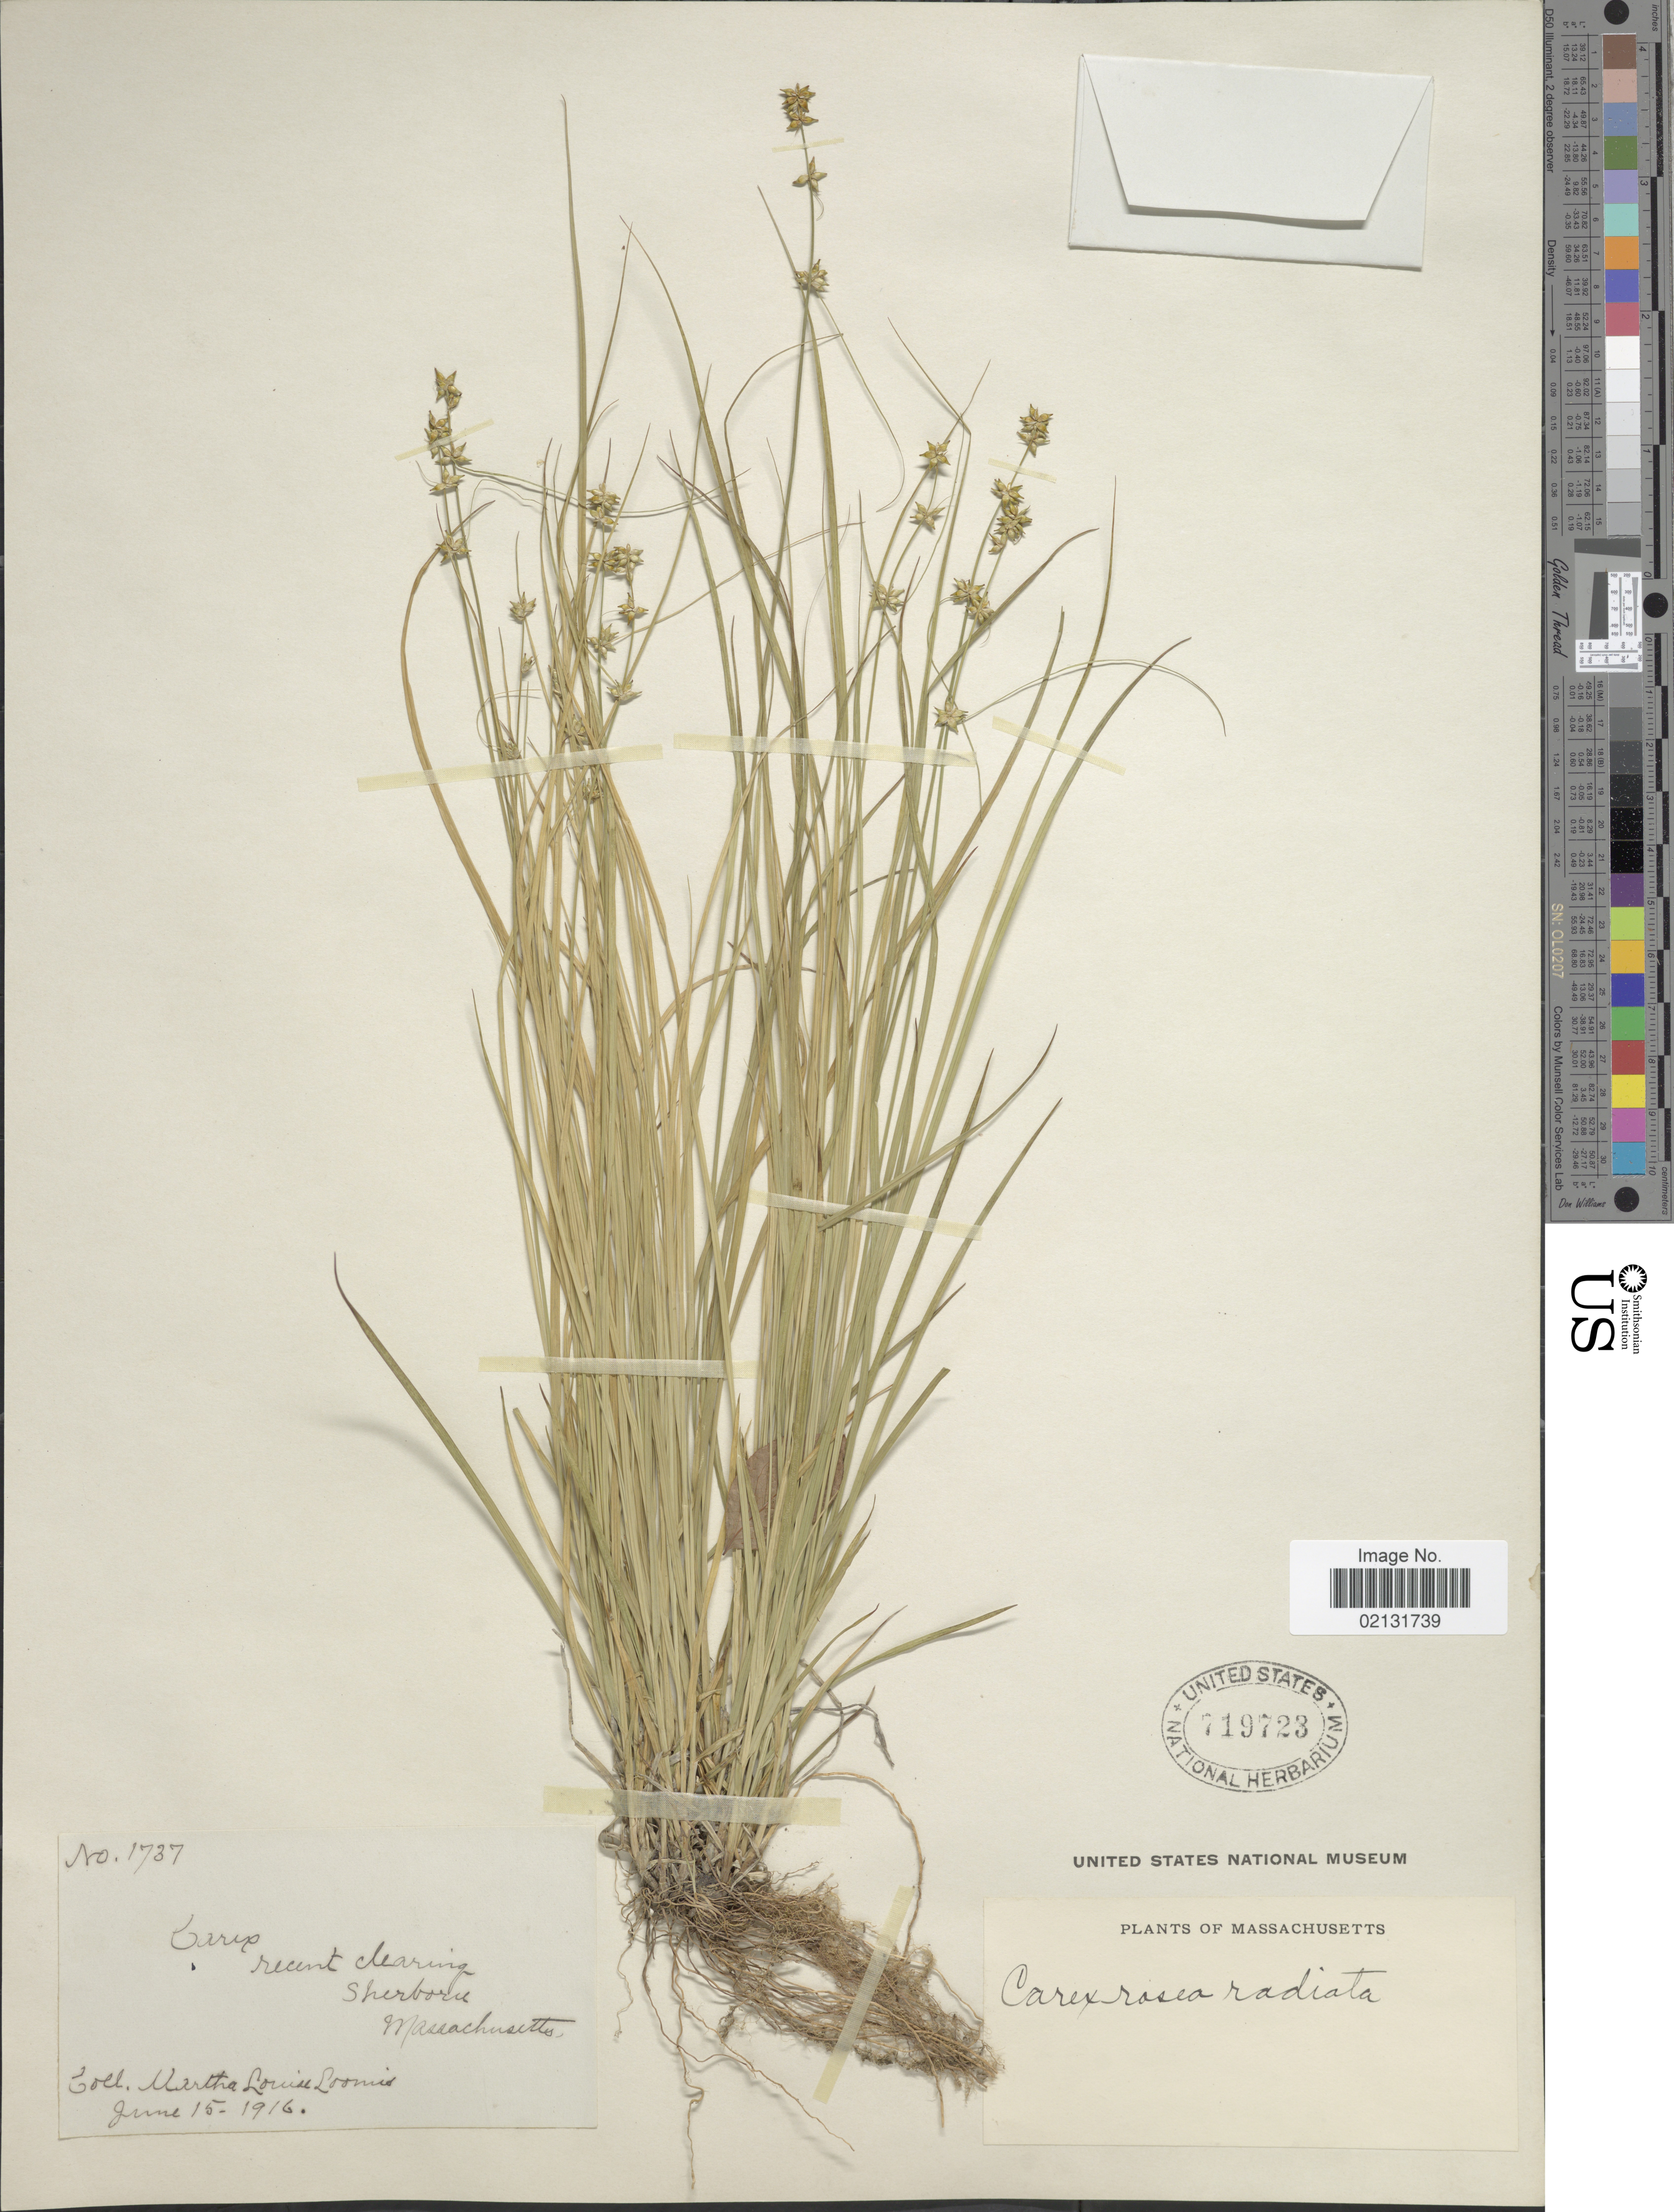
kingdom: Plantae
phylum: Tracheophyta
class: Liliopsida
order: Poales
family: Cyperaceae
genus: Carex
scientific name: Carex rosea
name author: Willd.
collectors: M. L. Loomis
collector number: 1737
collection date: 1916-06-15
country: United States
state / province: Massachusetts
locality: Recent clearing, Sherborn.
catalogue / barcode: US 719723